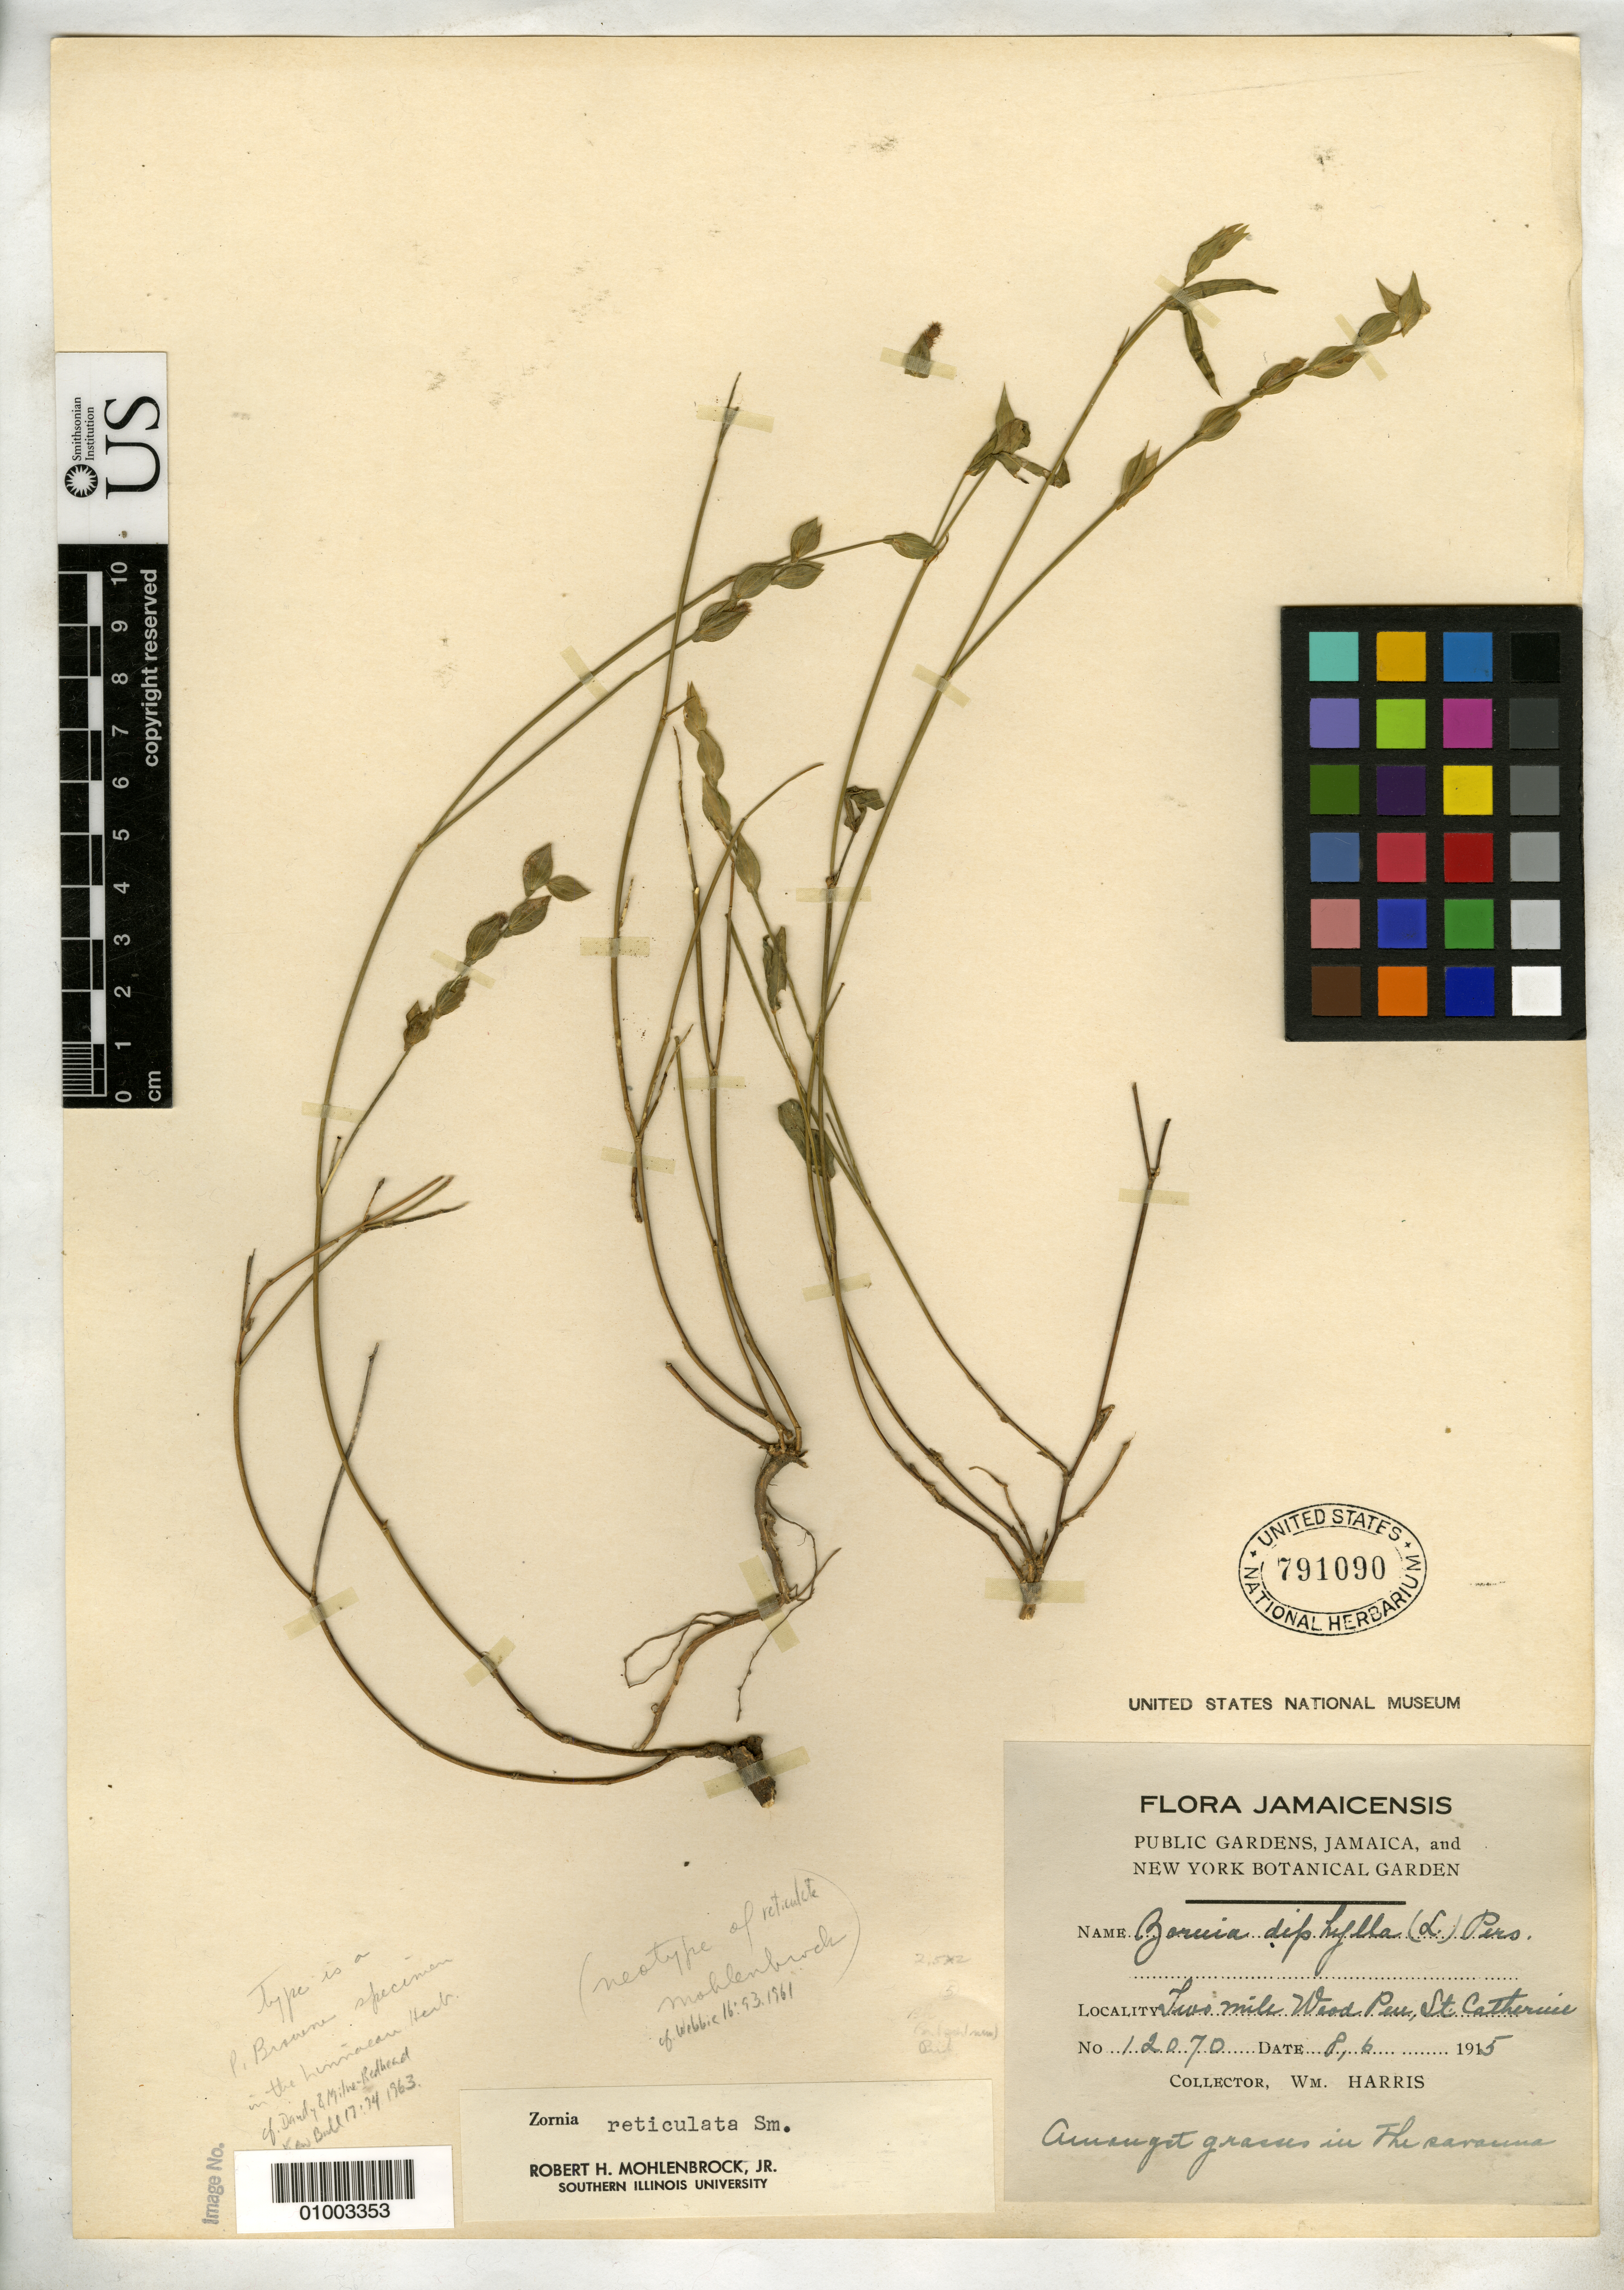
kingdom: Plantae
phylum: Tracheophyta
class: Magnoliopsida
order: Fabales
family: Fabaceae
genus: Zornia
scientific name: Zornia reticulata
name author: Sm.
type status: Neotype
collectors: W. H. Harris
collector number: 12070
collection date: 1915-06-08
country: Jamaica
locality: St. Catherine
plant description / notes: According to annotation by D. Nicolson (unsigned, undated) neotypification unnecessary as type is a P. Browne specimen, apparently extant in the Linnaean herbarium, see Kew Bull. 17: 74 (1963).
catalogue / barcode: US 791090